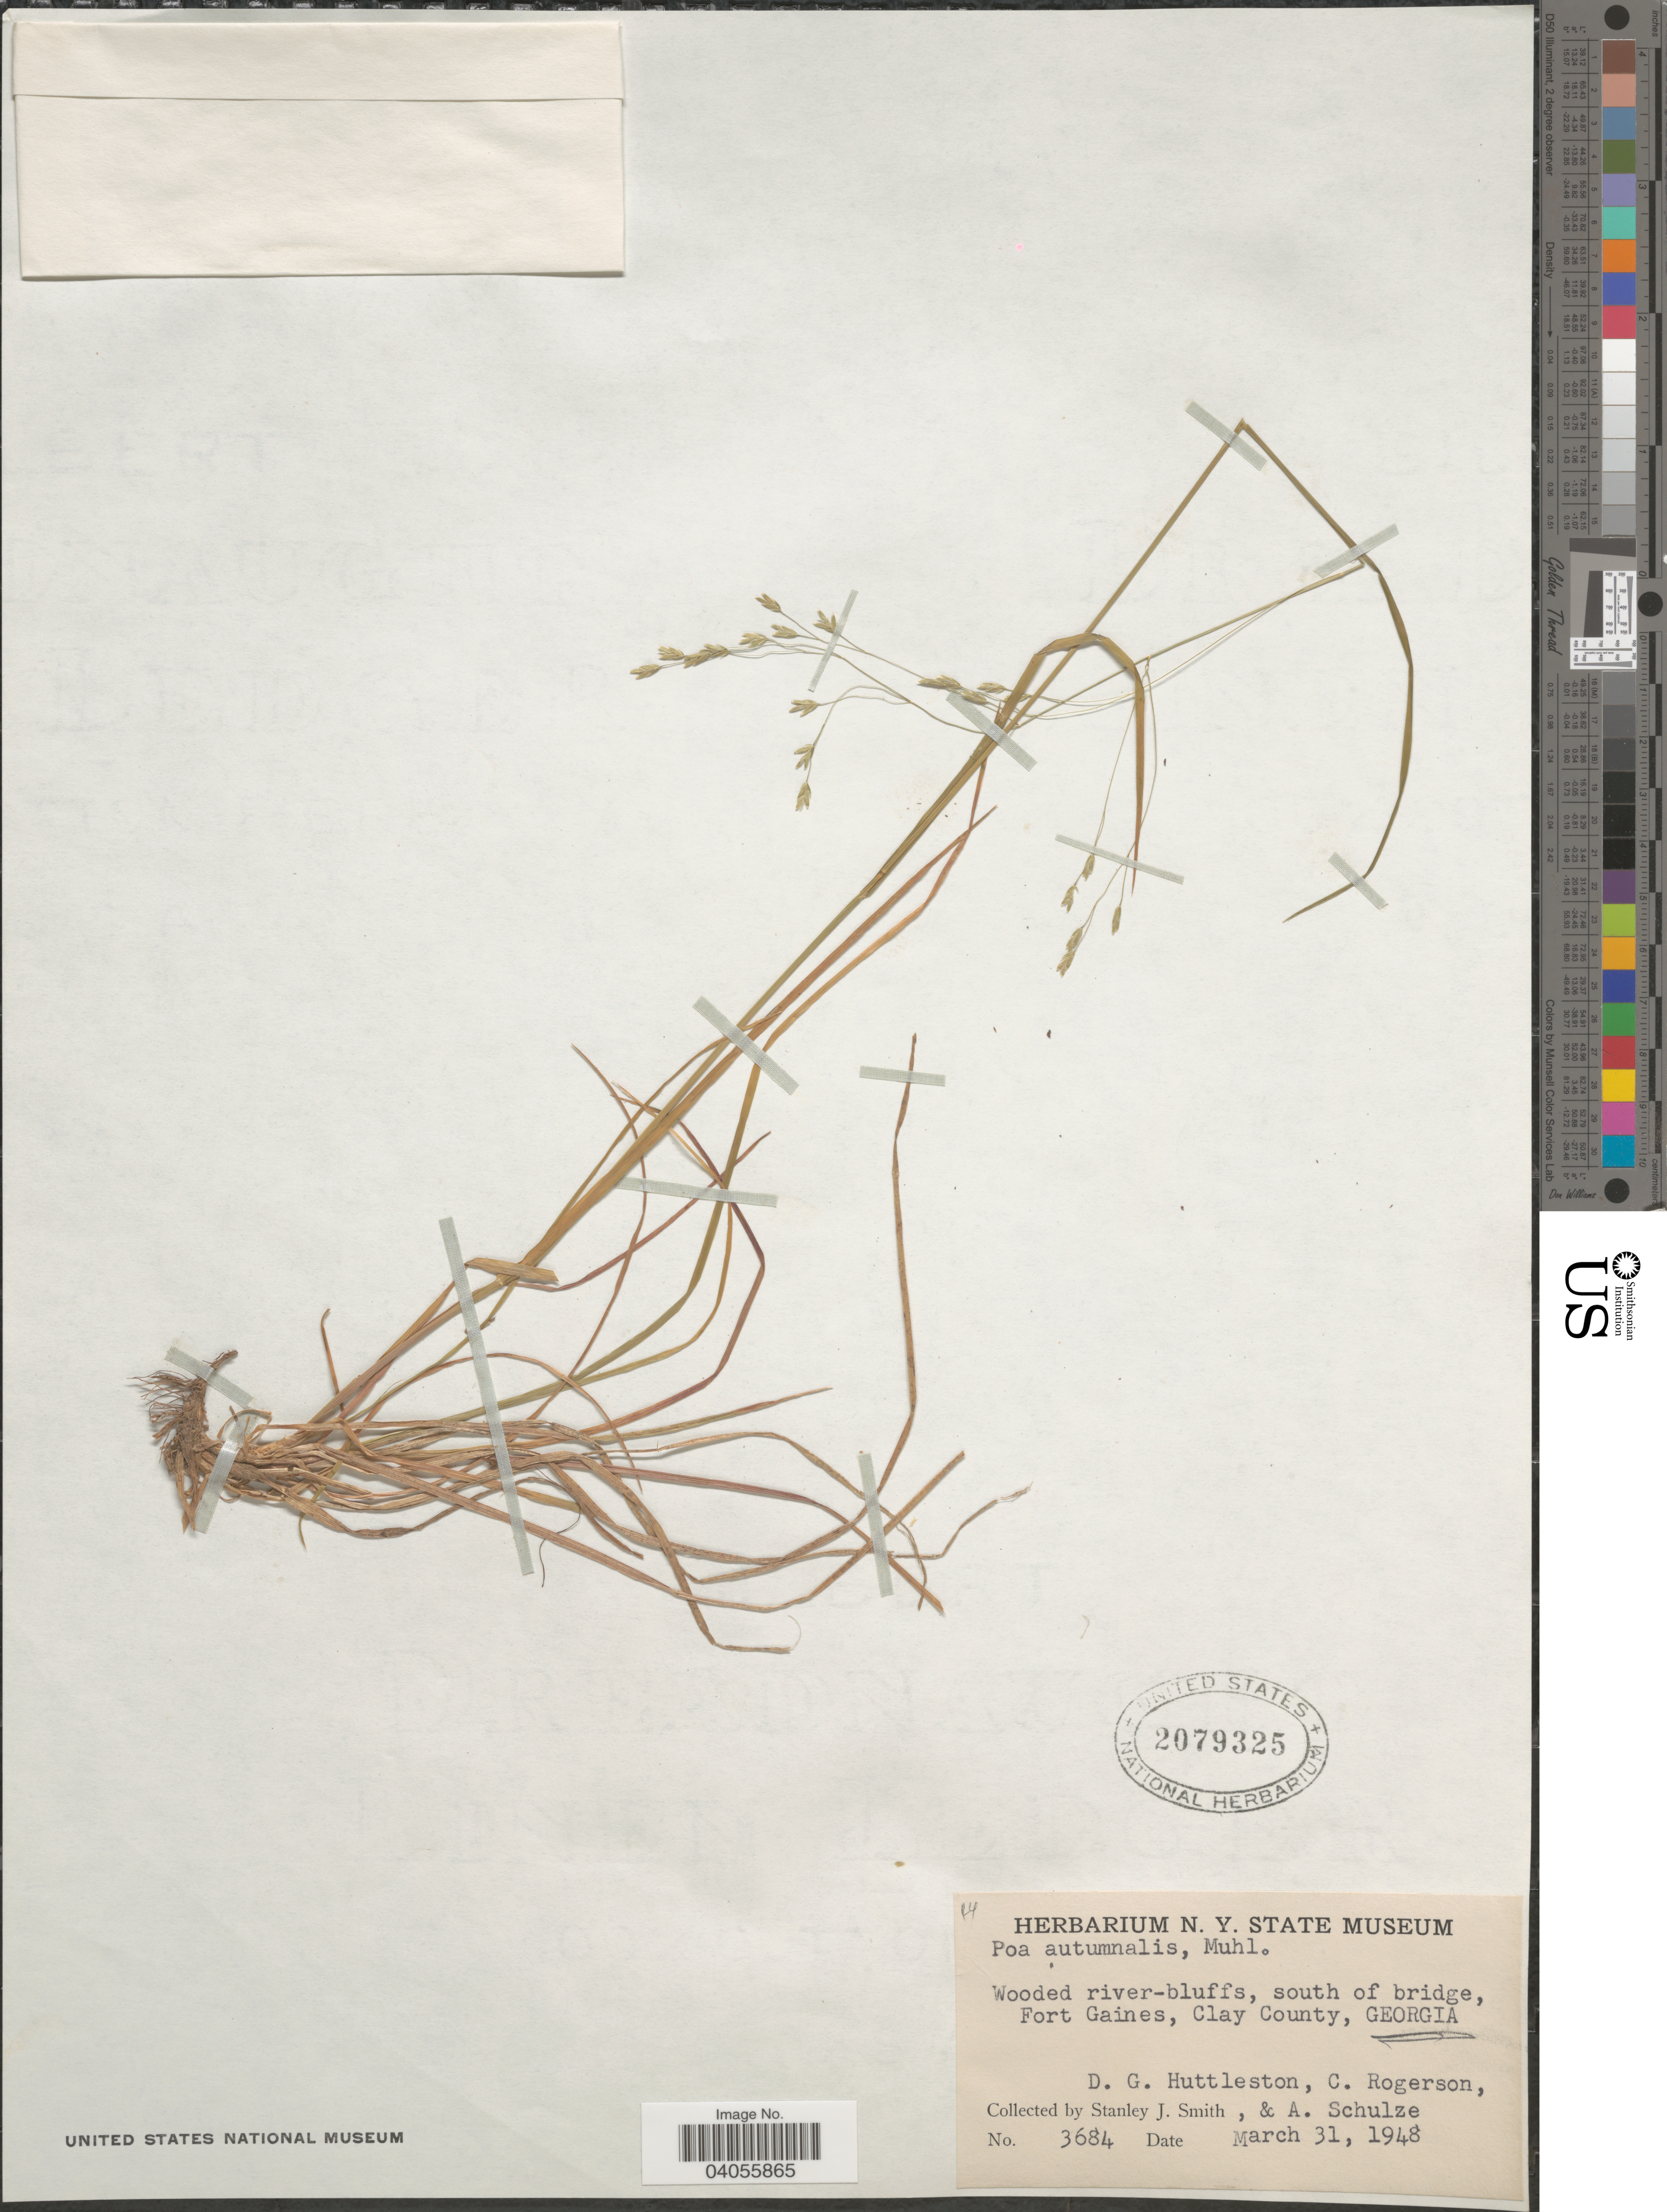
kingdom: Plantae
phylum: Tracheophyta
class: Liliopsida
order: Poales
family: Poaceae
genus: Poa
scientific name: Poa autumnalis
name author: Muhl. ex Elliott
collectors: D. G. Huttleston, C. Rogerson, S. Smith & A. Schulze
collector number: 3684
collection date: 1948-03-31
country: United States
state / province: Georgia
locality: Wooded river-bluffs, south of bridge, Fort Gaines, Clay County.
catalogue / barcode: US 2079325